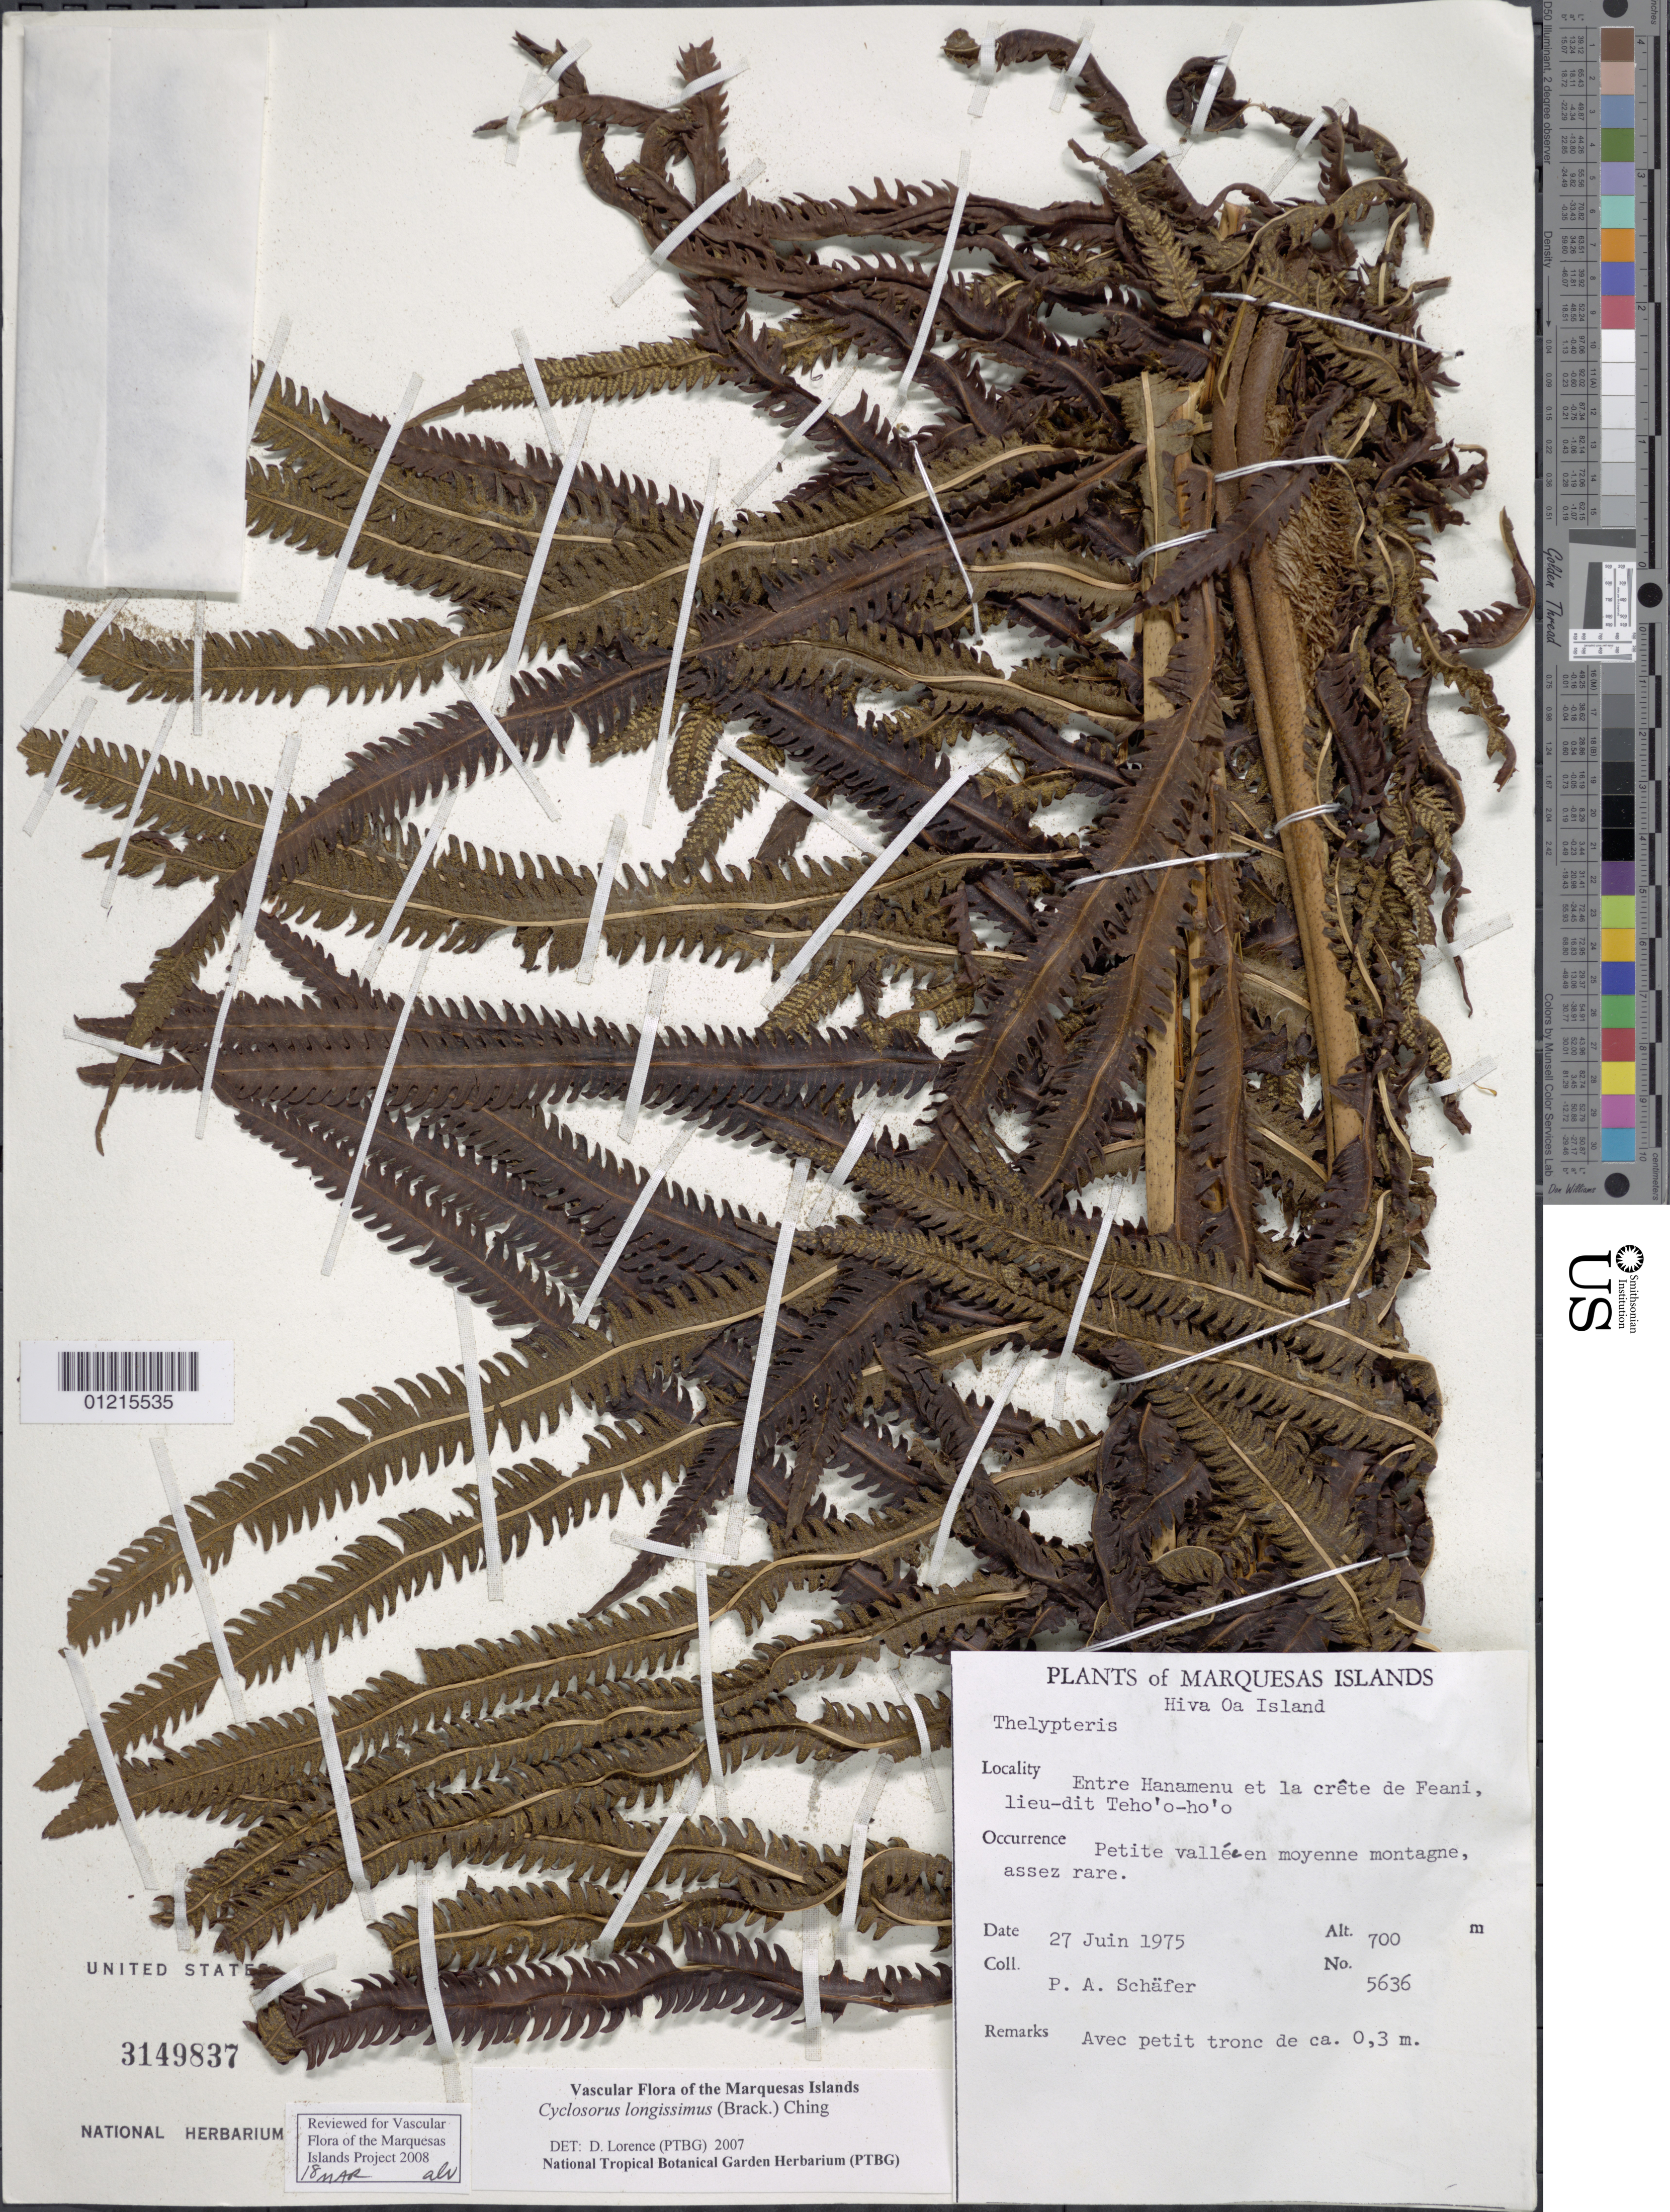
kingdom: Plantae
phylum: Tracheophyta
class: Polypodiopsida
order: Polypodiales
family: Thelypteridaceae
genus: Chingia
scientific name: Chingia longissima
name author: (Brack.) Holttum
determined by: Wagner, W. L., (BOT), Smithsonian Institution - National Museum of Natural History (UNITED STATES)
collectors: P. A. Schäfer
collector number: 5636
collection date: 1975-06-27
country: French Polynesia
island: Hiva Oa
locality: Entre Hanamenu et la crête de Feani, lieu-dit Teho'o-ho'o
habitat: Petite vallée en moyenne montagne; assez rare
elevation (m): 700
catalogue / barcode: US 3149837